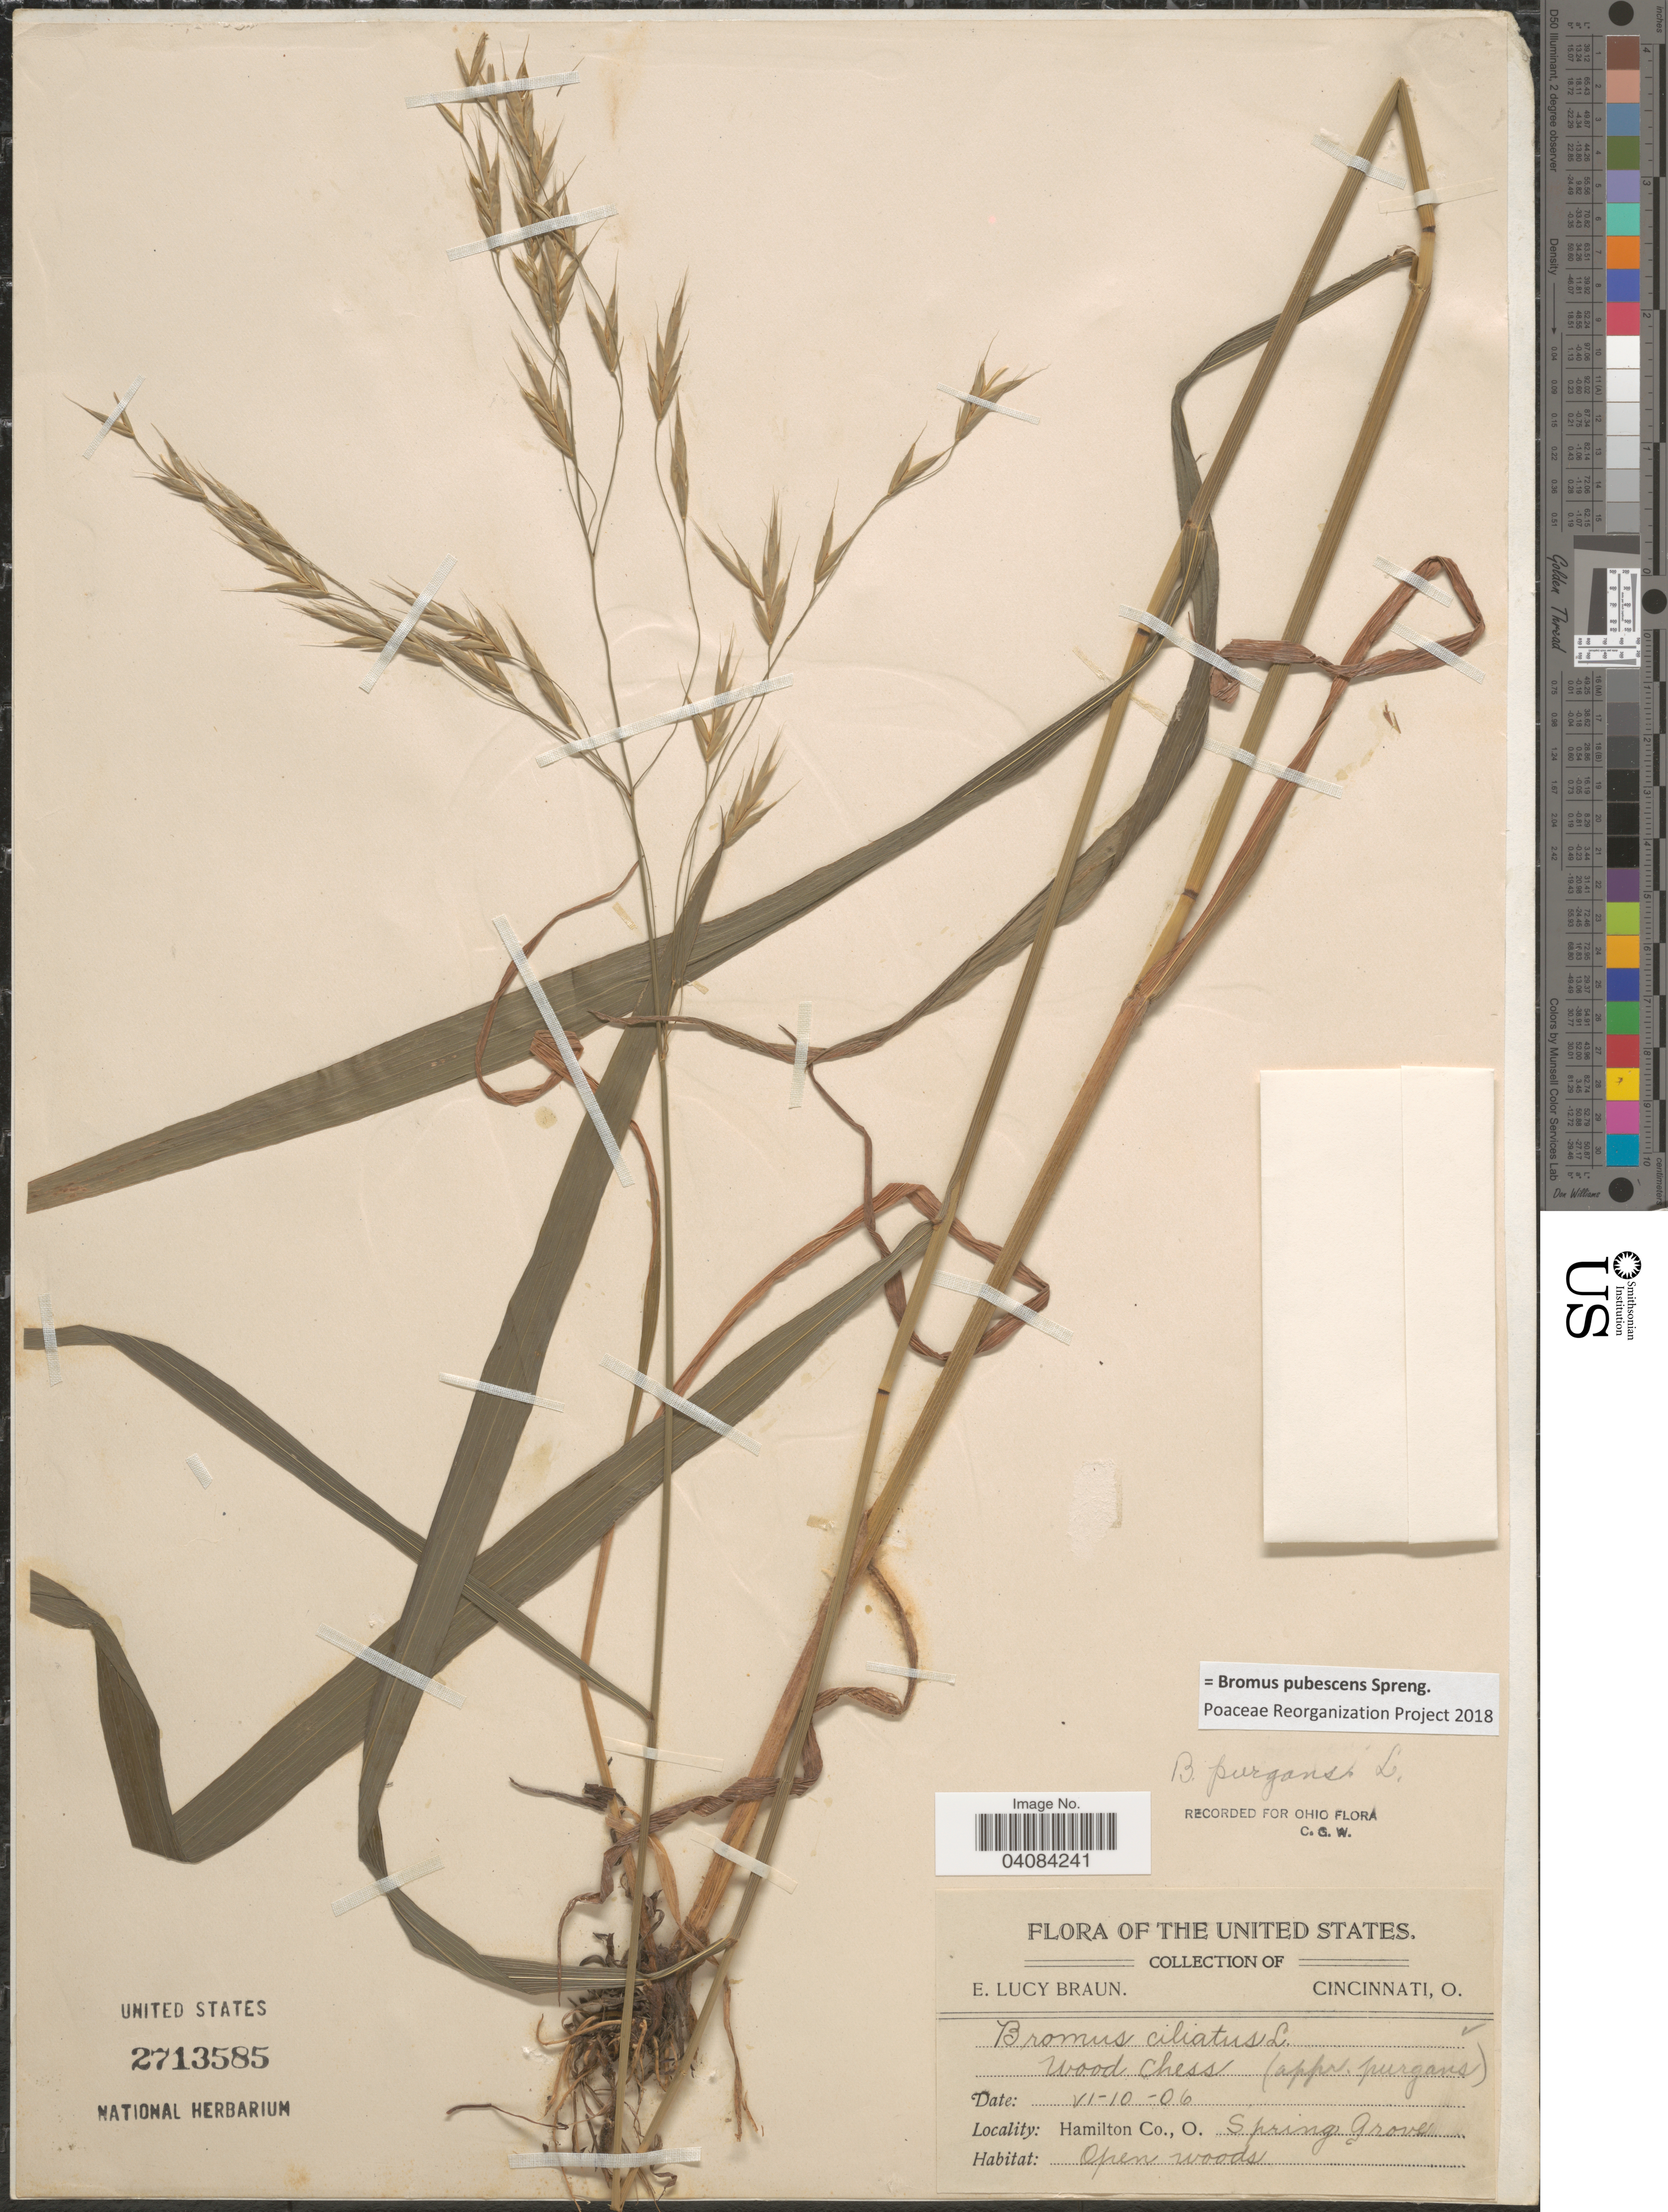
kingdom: Plantae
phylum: Tracheophyta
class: Liliopsida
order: Poales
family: Poaceae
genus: Bromus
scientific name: Bromus pubescens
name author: Muhl. ex Willd.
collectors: E. L. Braun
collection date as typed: Transcribed d/m/y: 10/6/6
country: United States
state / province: Ohio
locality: Hamilton Co. Spring Grove.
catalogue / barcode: US 2713585